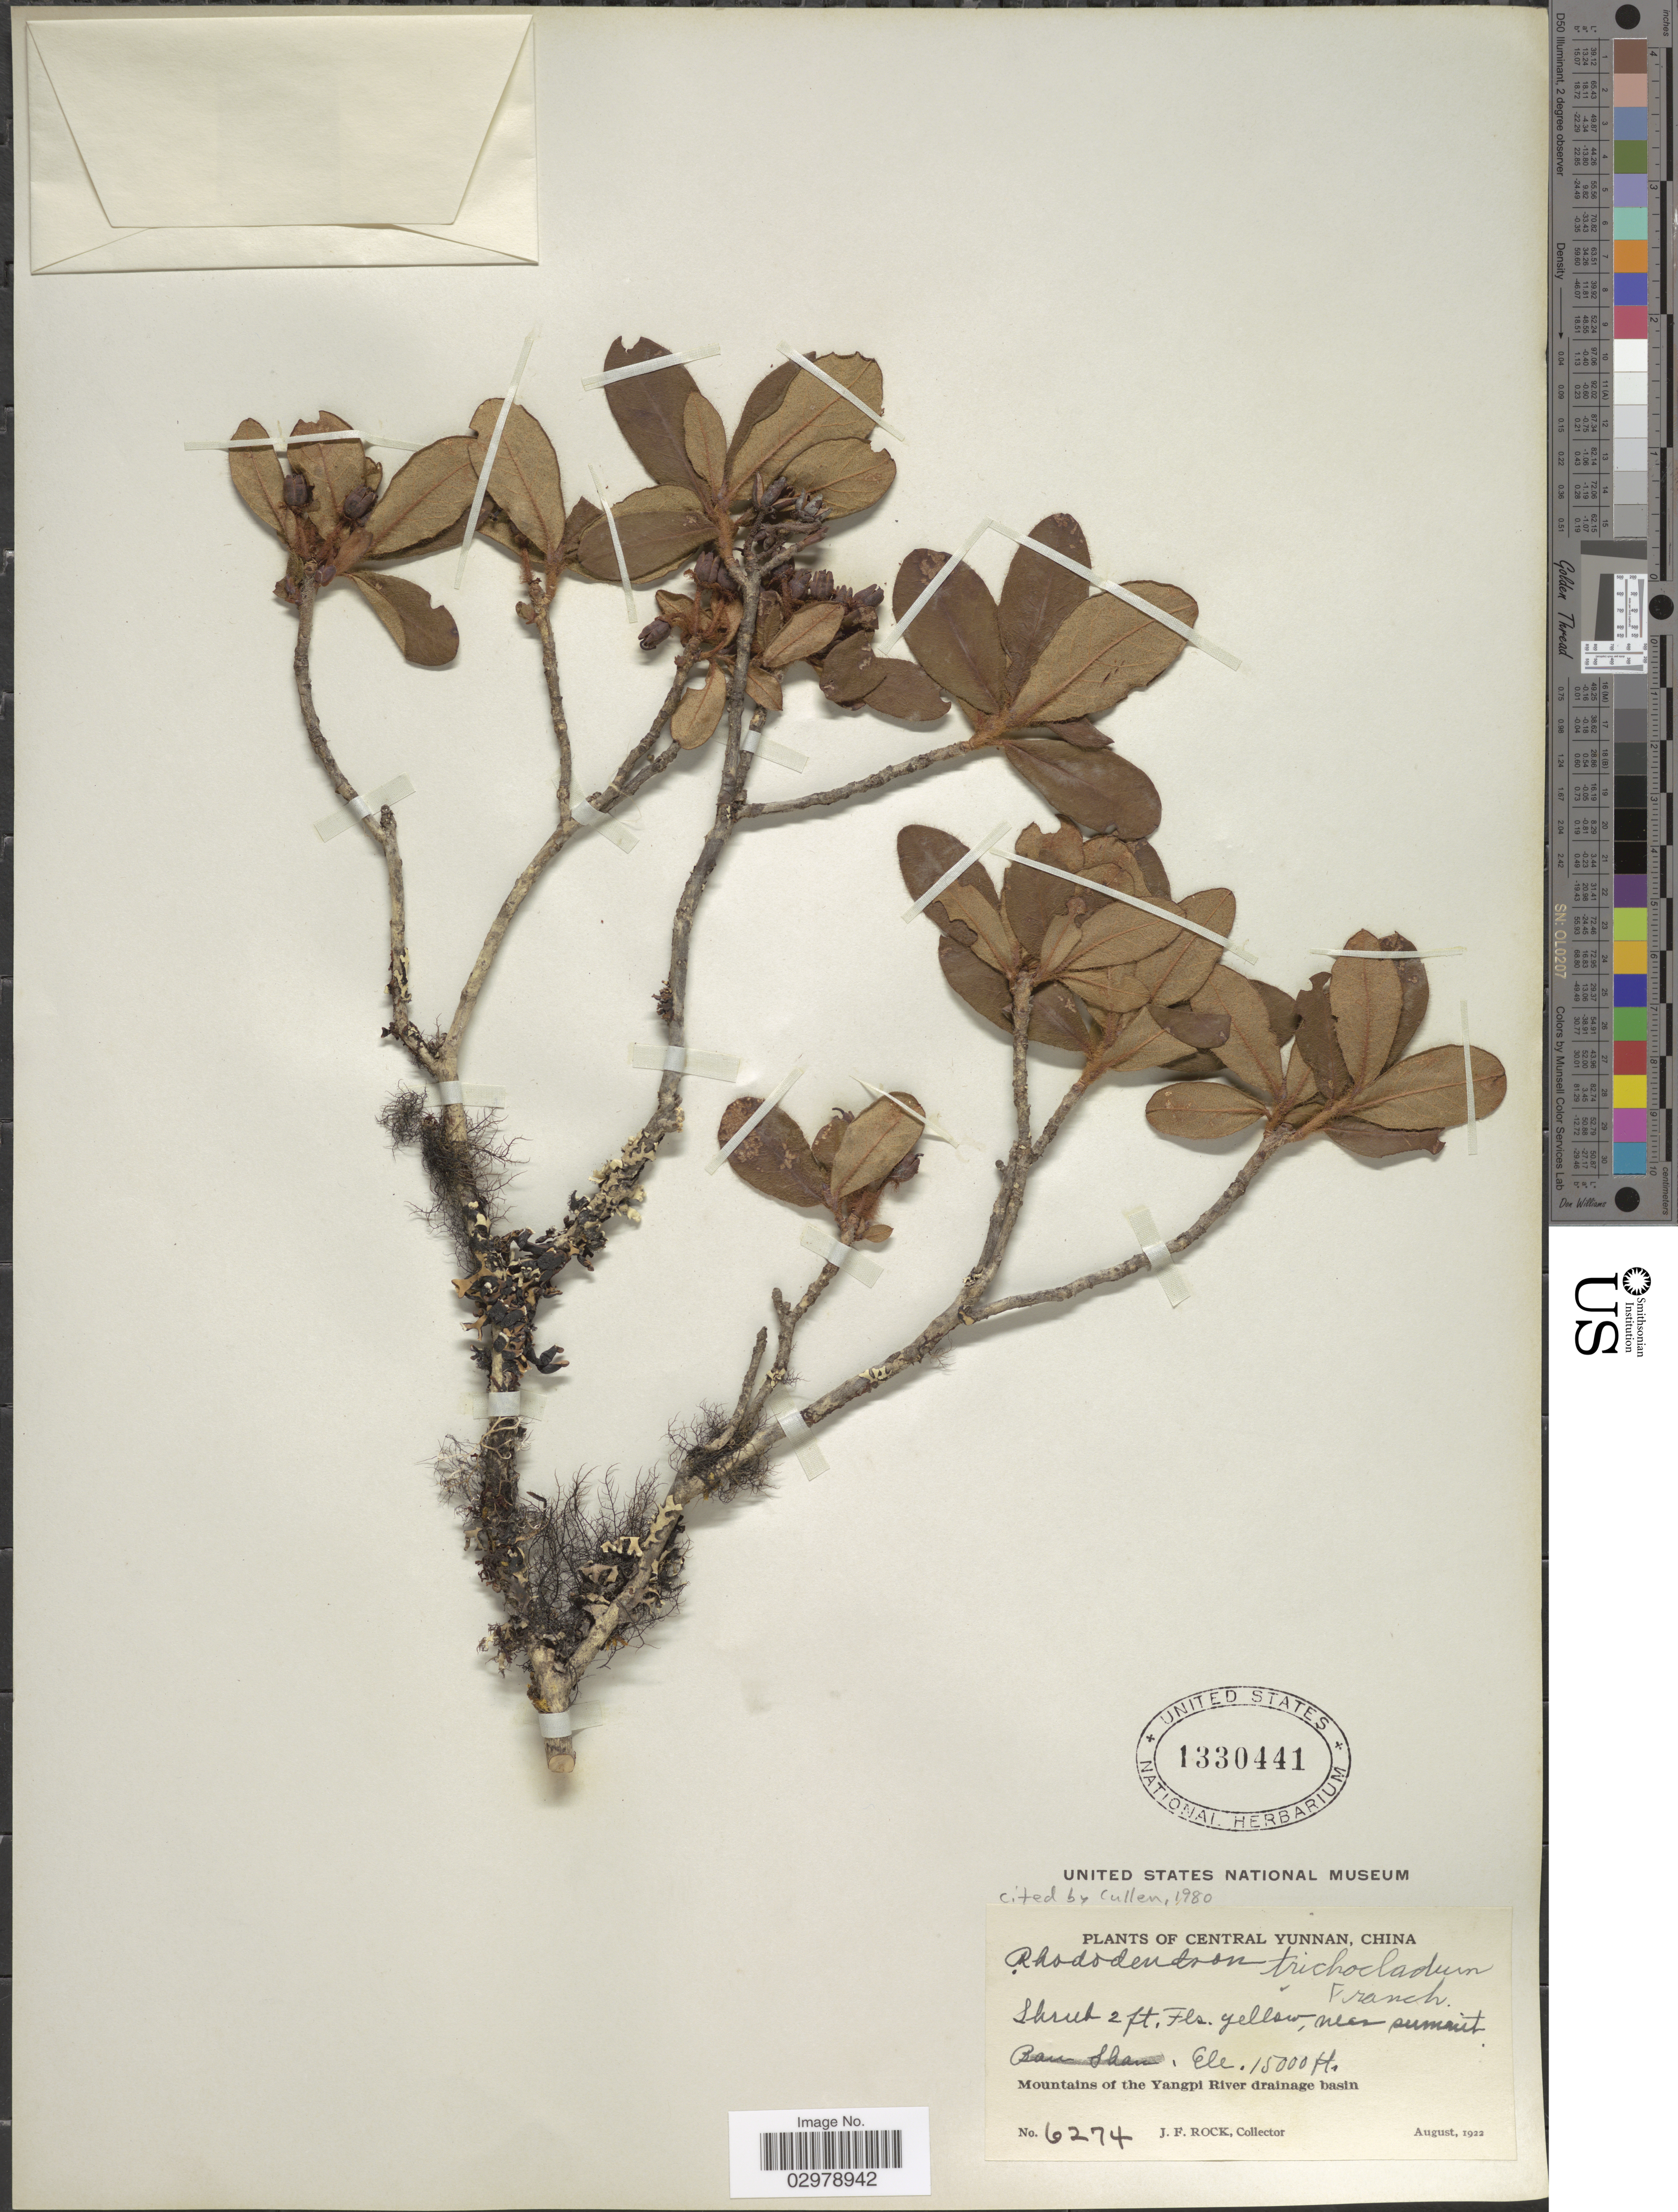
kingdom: Plantae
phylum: Tracheophyta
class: Magnoliopsida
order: Ericales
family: Ericaceae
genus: Rhododendron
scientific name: Rhododendron trichocladum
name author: Franch.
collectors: J. Rock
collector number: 6274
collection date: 1922-08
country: China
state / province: Yunnan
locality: Central Yunnan. Mountains of the Yangpi River drainage basin.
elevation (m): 4572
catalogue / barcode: US 1330441